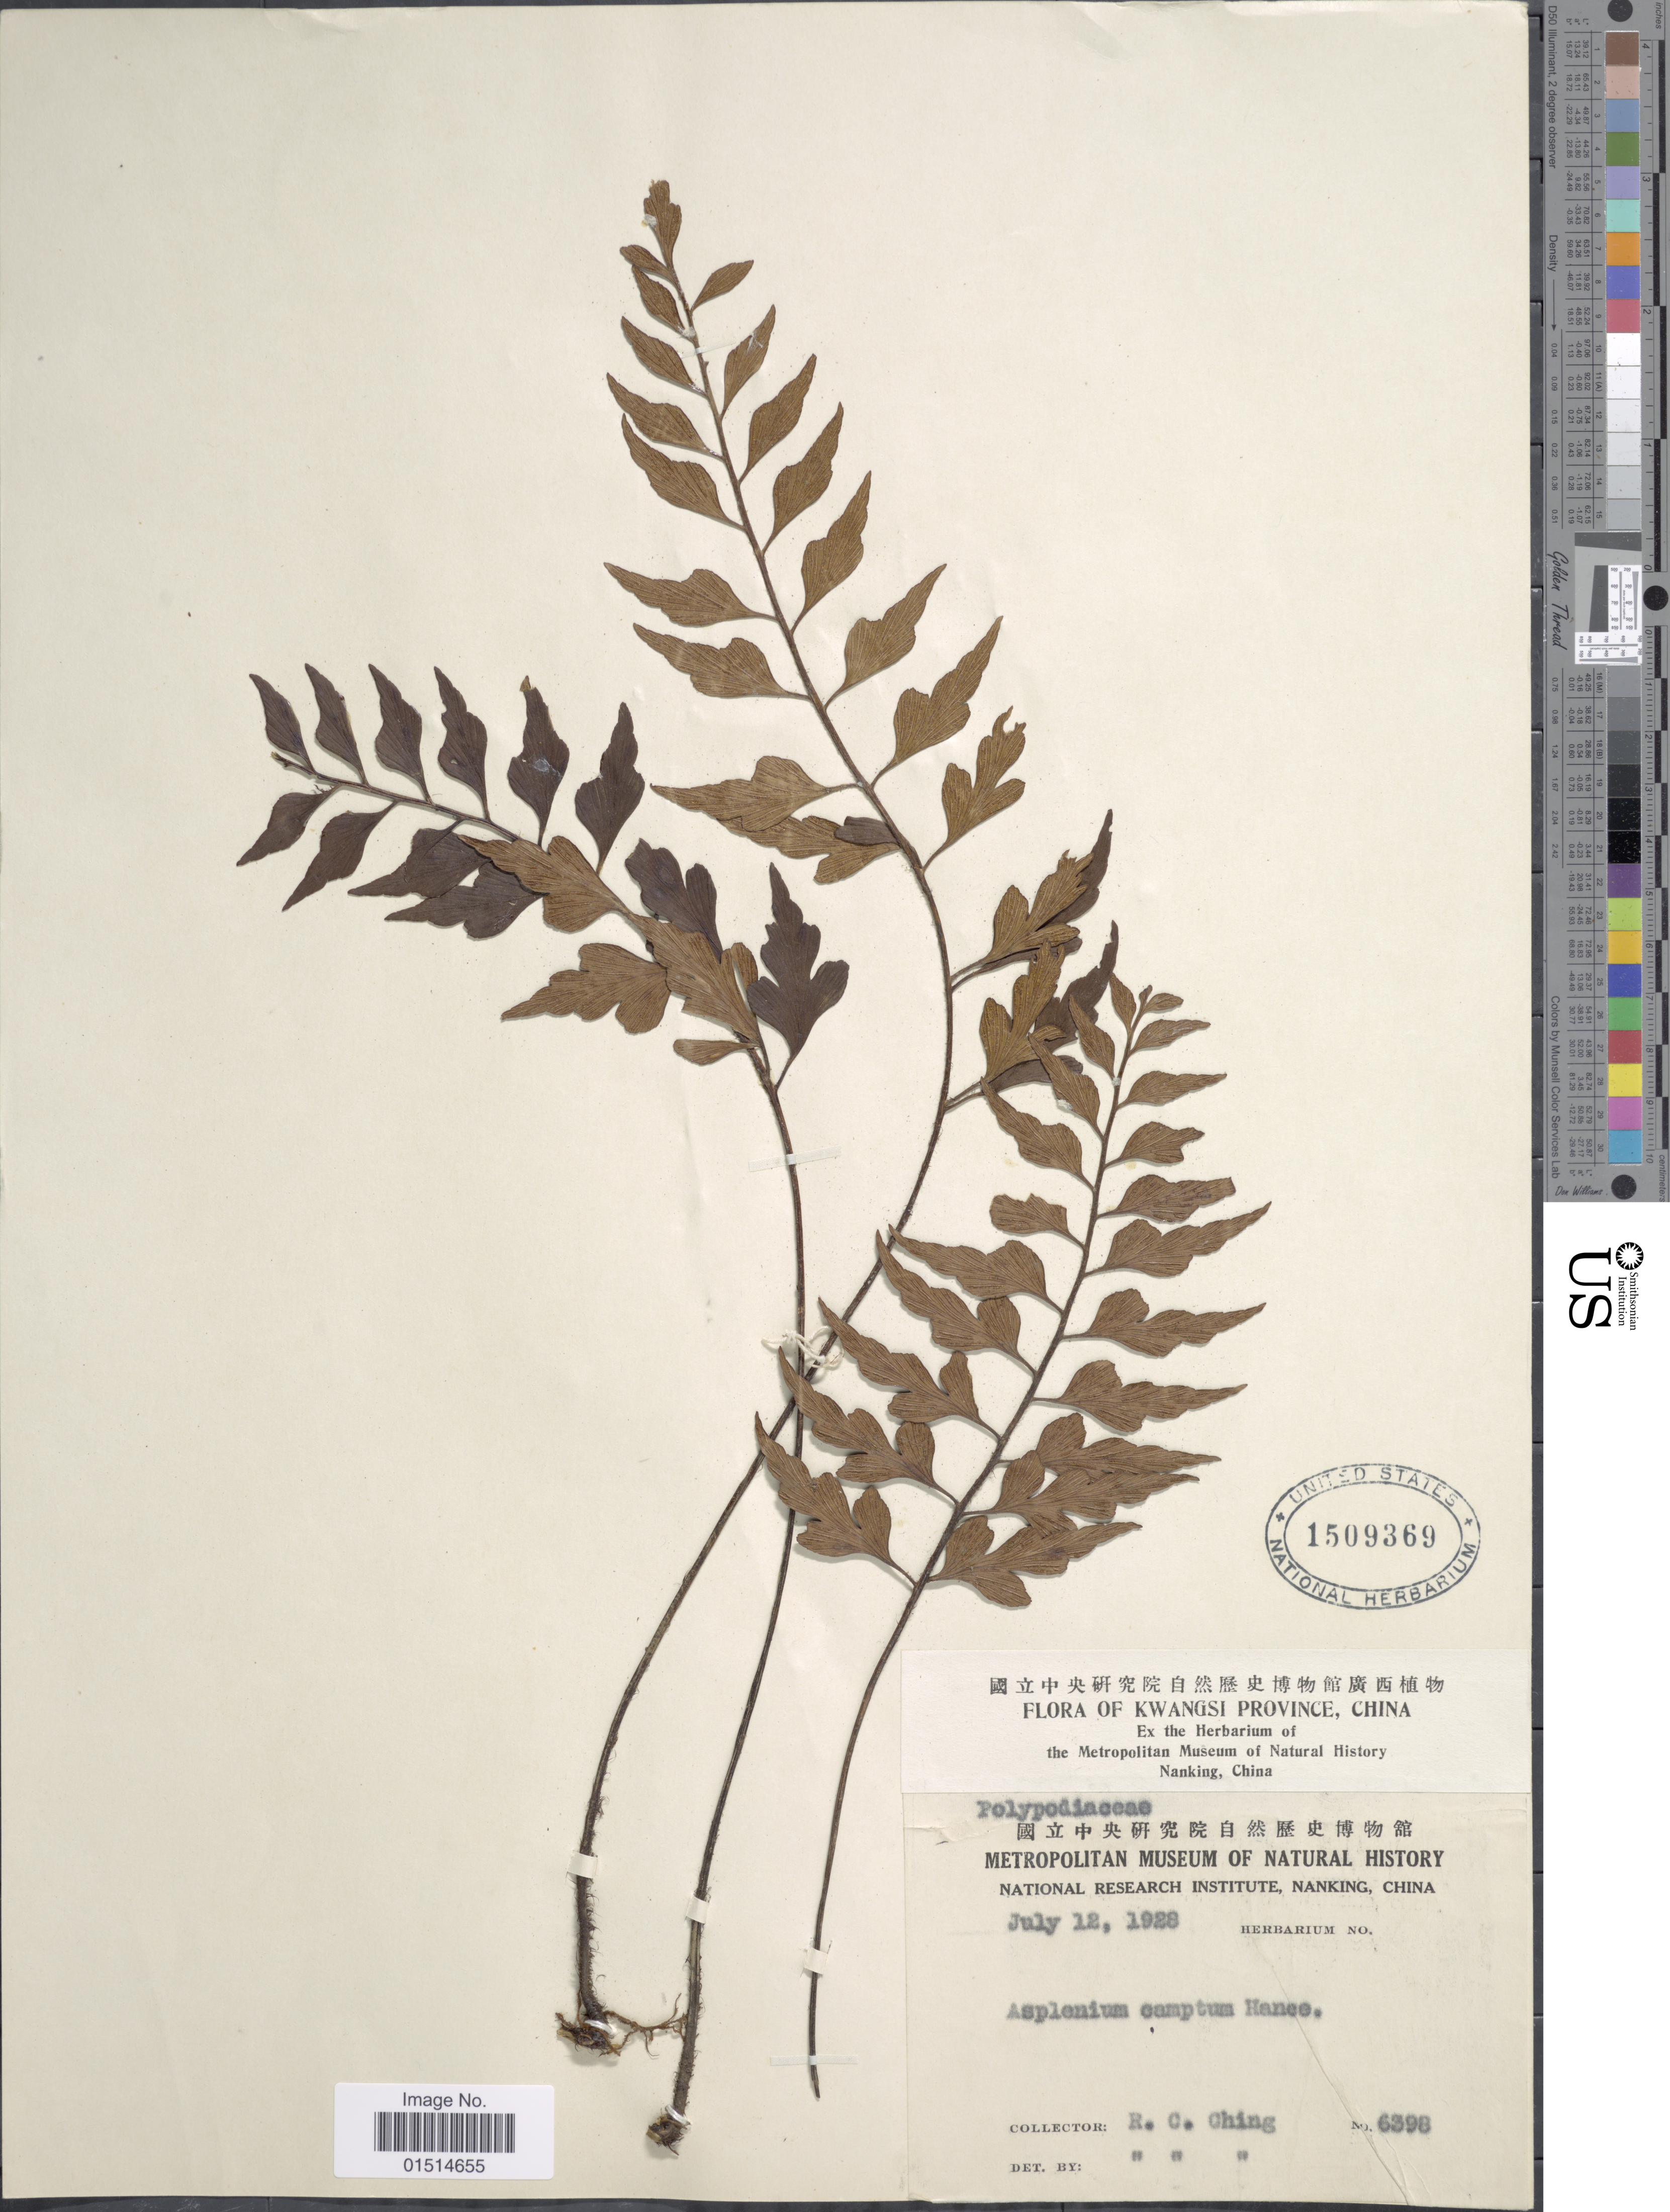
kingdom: Plantae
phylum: Tracheophyta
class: Polypodiopsida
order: Polypodiales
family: Aspleniaceae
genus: Asplenium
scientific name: Asplenium comptum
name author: Hance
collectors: R. C. Ching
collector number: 6398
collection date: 1928-07-12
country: China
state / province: Guangxi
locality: Kwangsi Province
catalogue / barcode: US 1509369